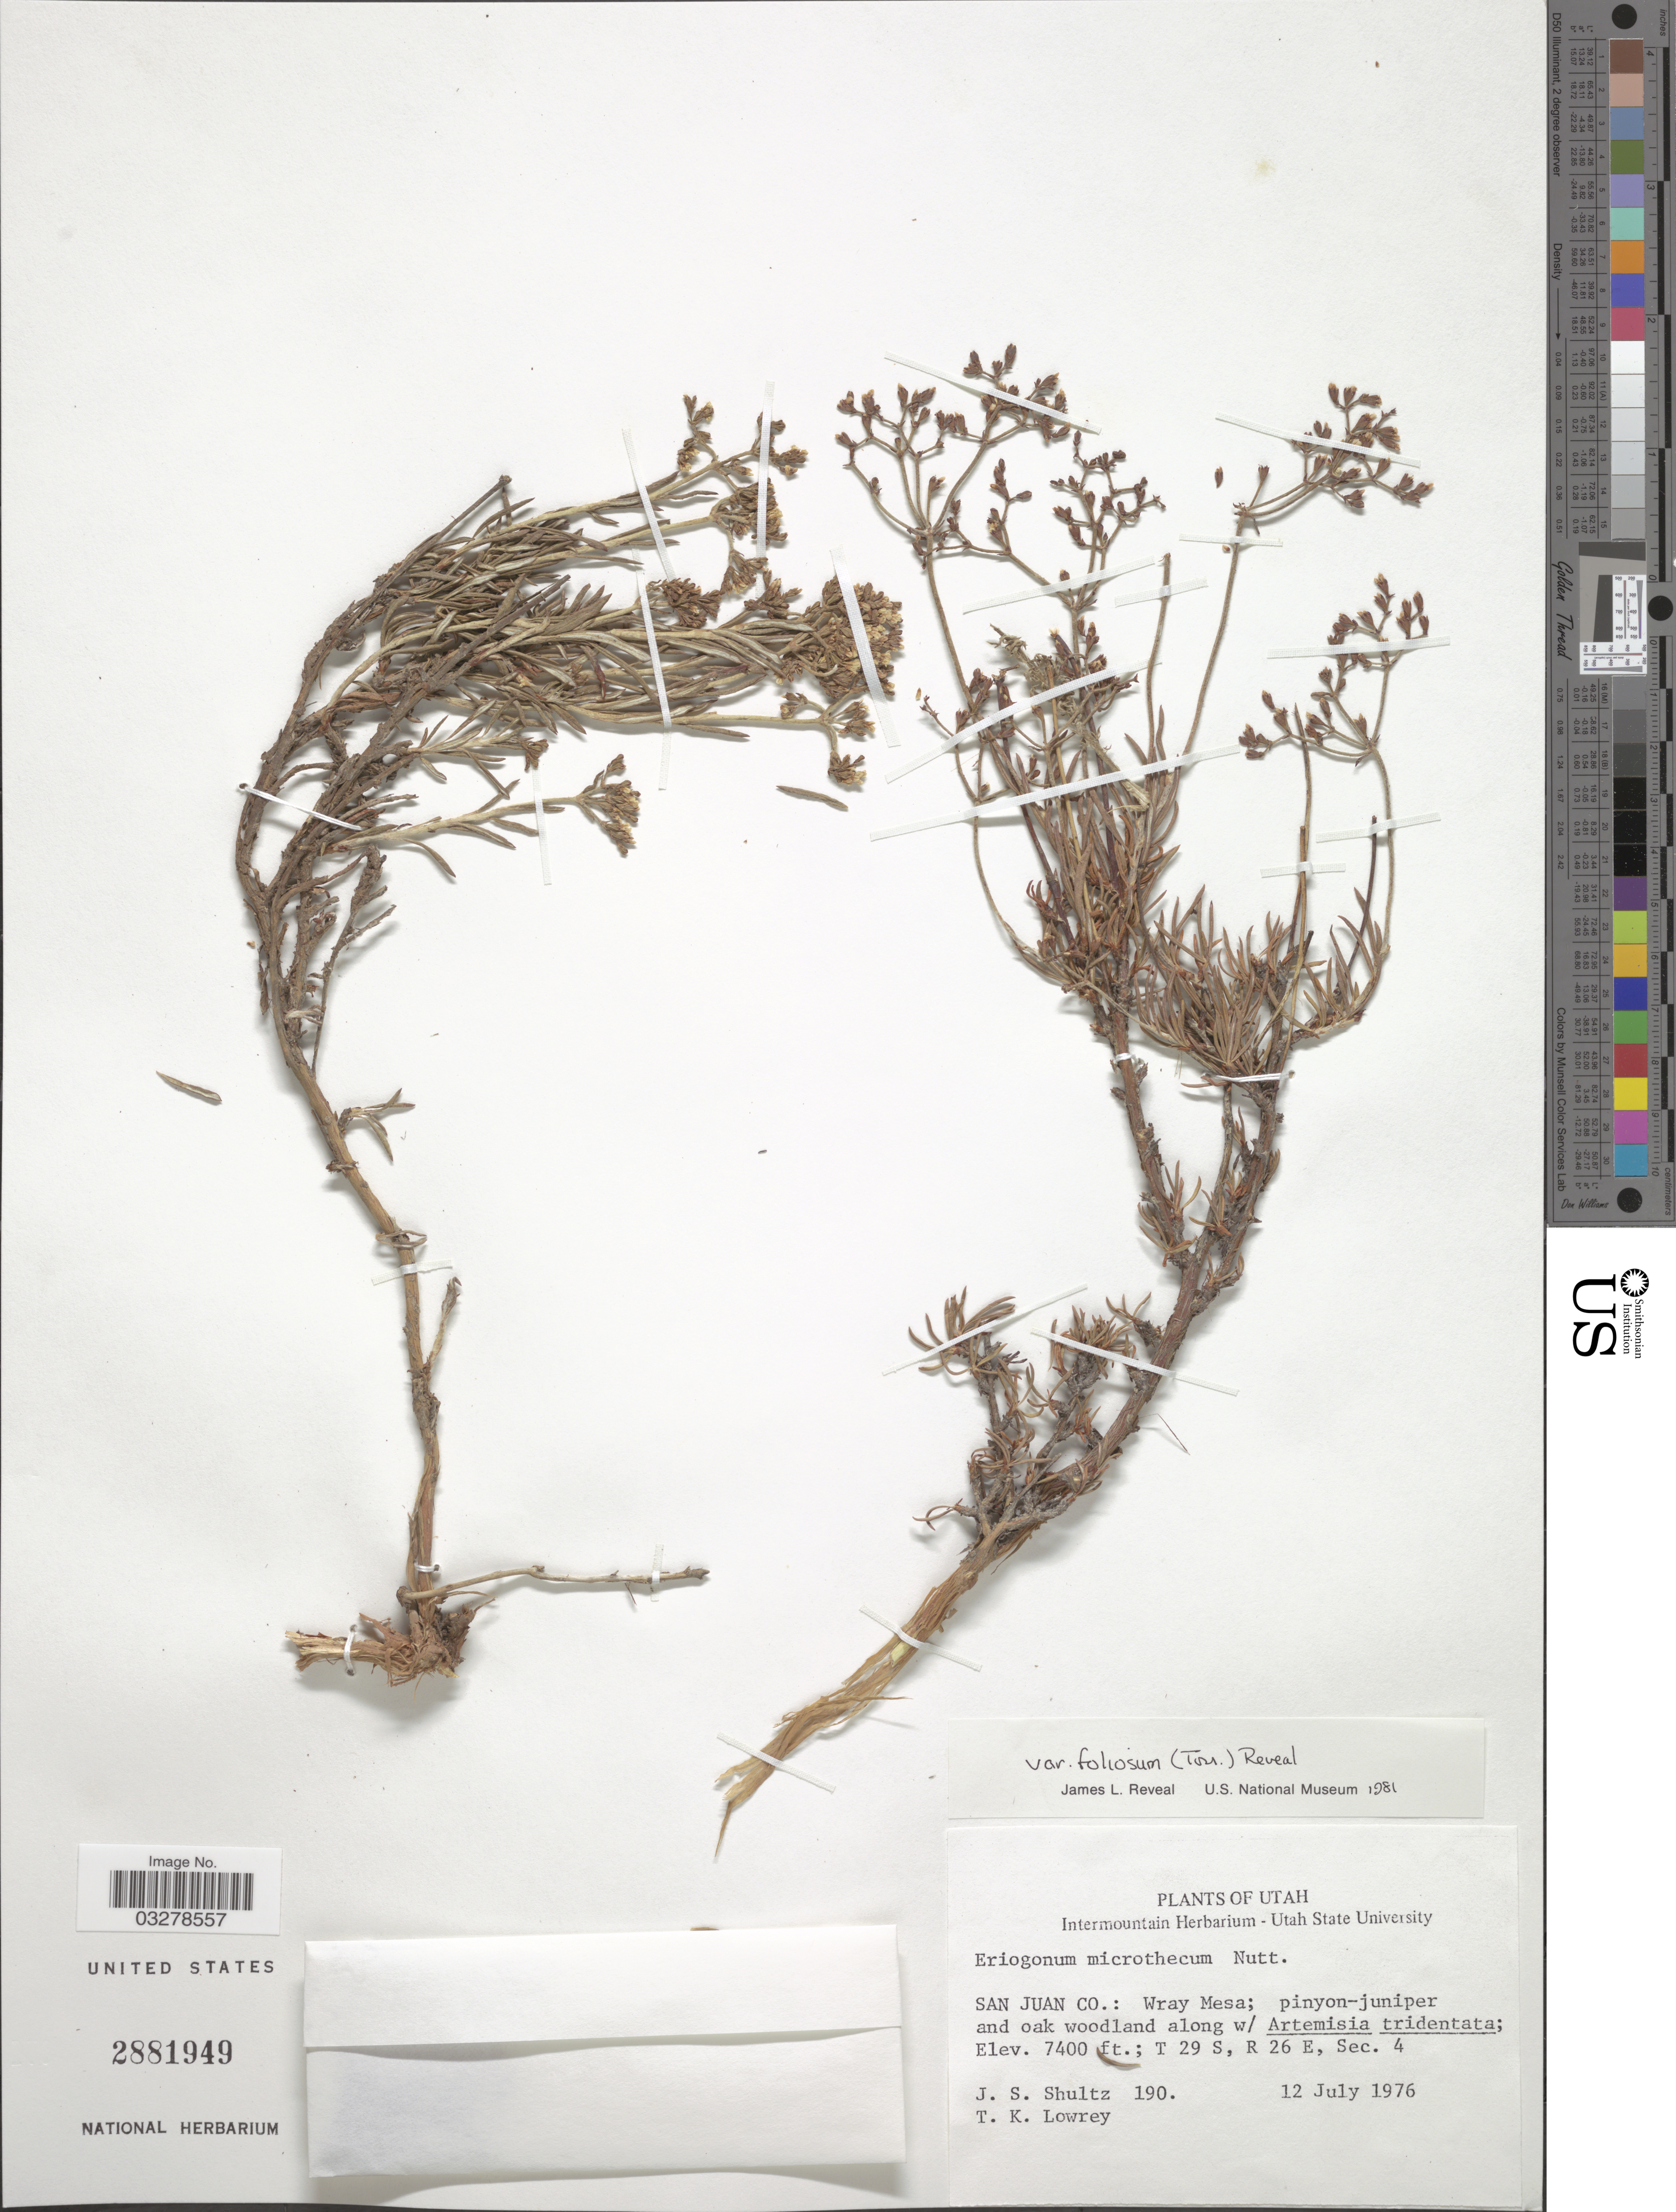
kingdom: Plantae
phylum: Tracheophyta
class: Magnoliopsida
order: Caryophyllales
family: Polygonaceae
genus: Eriogonum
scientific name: Eriogonum microtheca var. foliosum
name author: (Torr. & A. Gray) Reveal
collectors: J. Shultz & T. Lowrey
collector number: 190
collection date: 1976-07-12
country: United States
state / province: Utah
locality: San Juan Co.: Wray Mesa; pinyon-juniper and oak woodland; T 29 S, R 26 E, Sec. 4.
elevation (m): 2256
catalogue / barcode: US 2881949